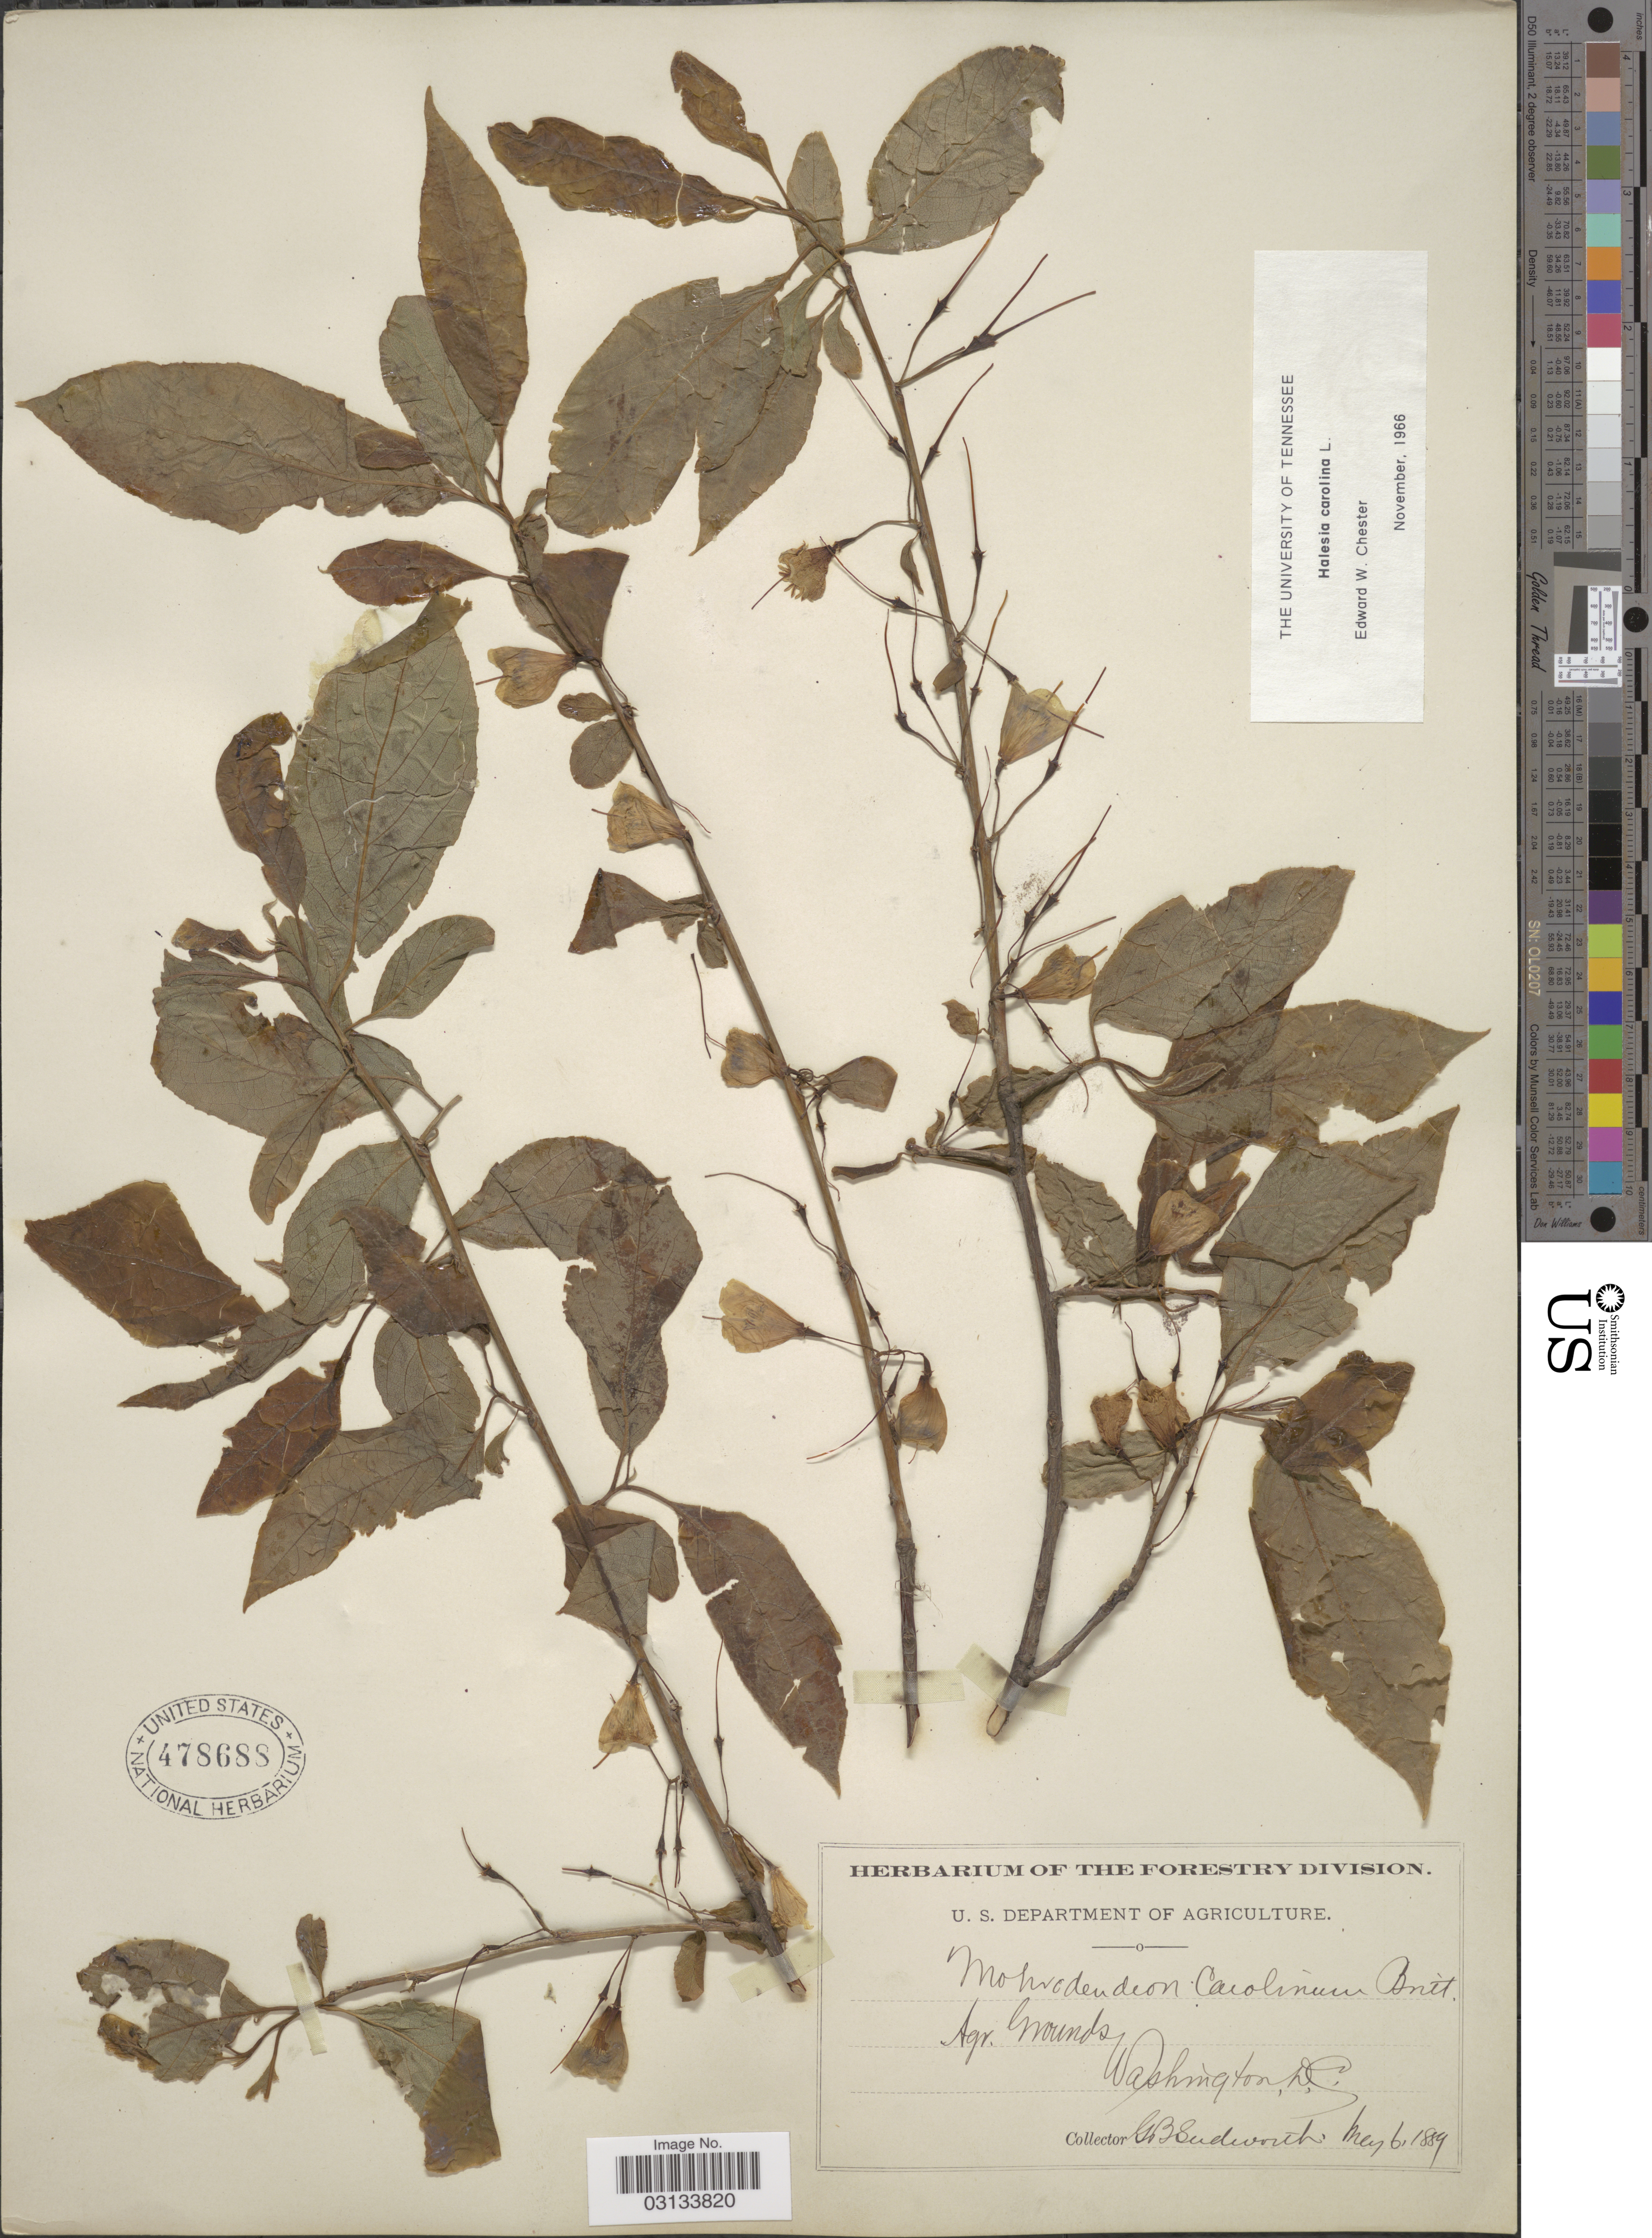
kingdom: Plantae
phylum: Tracheophyta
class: Magnoliopsida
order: Ericales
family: Styracaceae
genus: Halesia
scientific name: Halesia carolina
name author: L.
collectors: G. B. Sudworth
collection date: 1889-05-06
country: United States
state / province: District of Columbia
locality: Agr. Ground. Washington D. C.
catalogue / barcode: US 478688